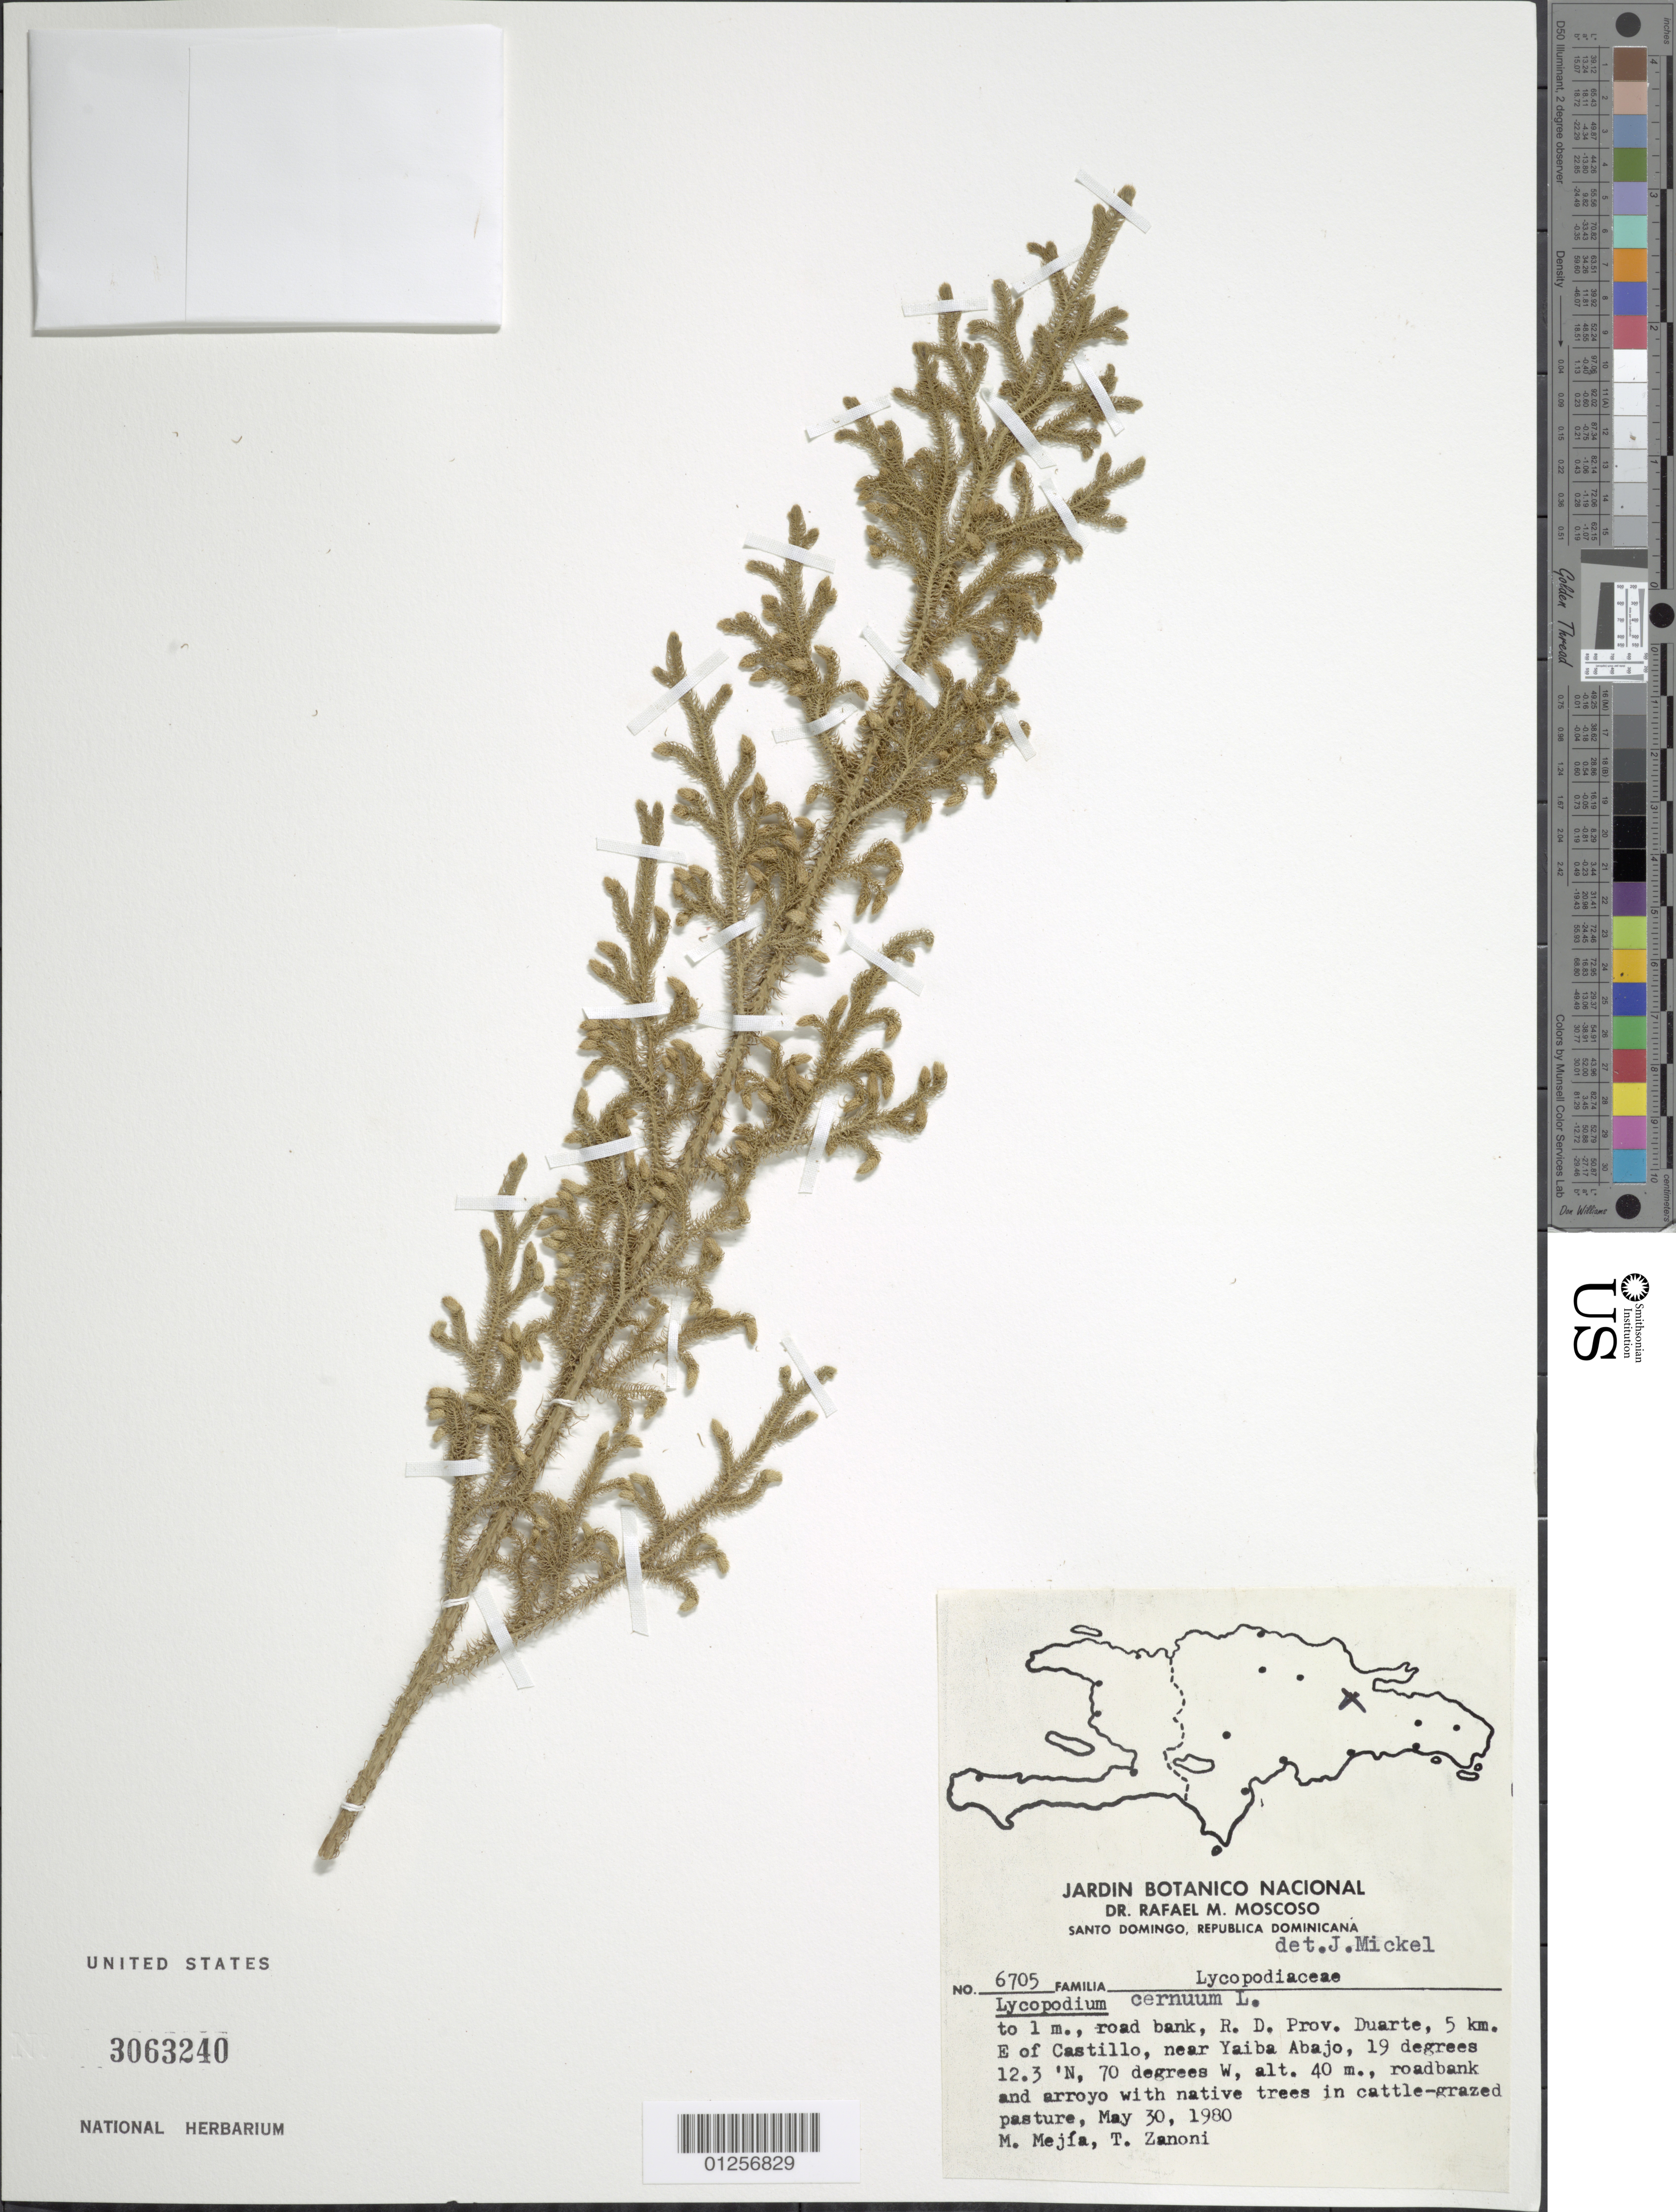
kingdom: Plantae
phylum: Tracheophyta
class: Lycopodiopsida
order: Lycopodiales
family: Lycopodiaceae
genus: Palhinhaea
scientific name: Palhinhaea cernua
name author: (L.) Vasc. & Franco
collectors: M. Mejia & T. A. Zanoni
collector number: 6705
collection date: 1980-05-30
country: Dominican Republic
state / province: Duarte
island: Hispaniola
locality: Castillo, 5 km E; near Yaiba Abajo.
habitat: Road bank. Road bank and arroyo with native trees in cattle-grazed pasture.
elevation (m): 40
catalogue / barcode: US 3063240